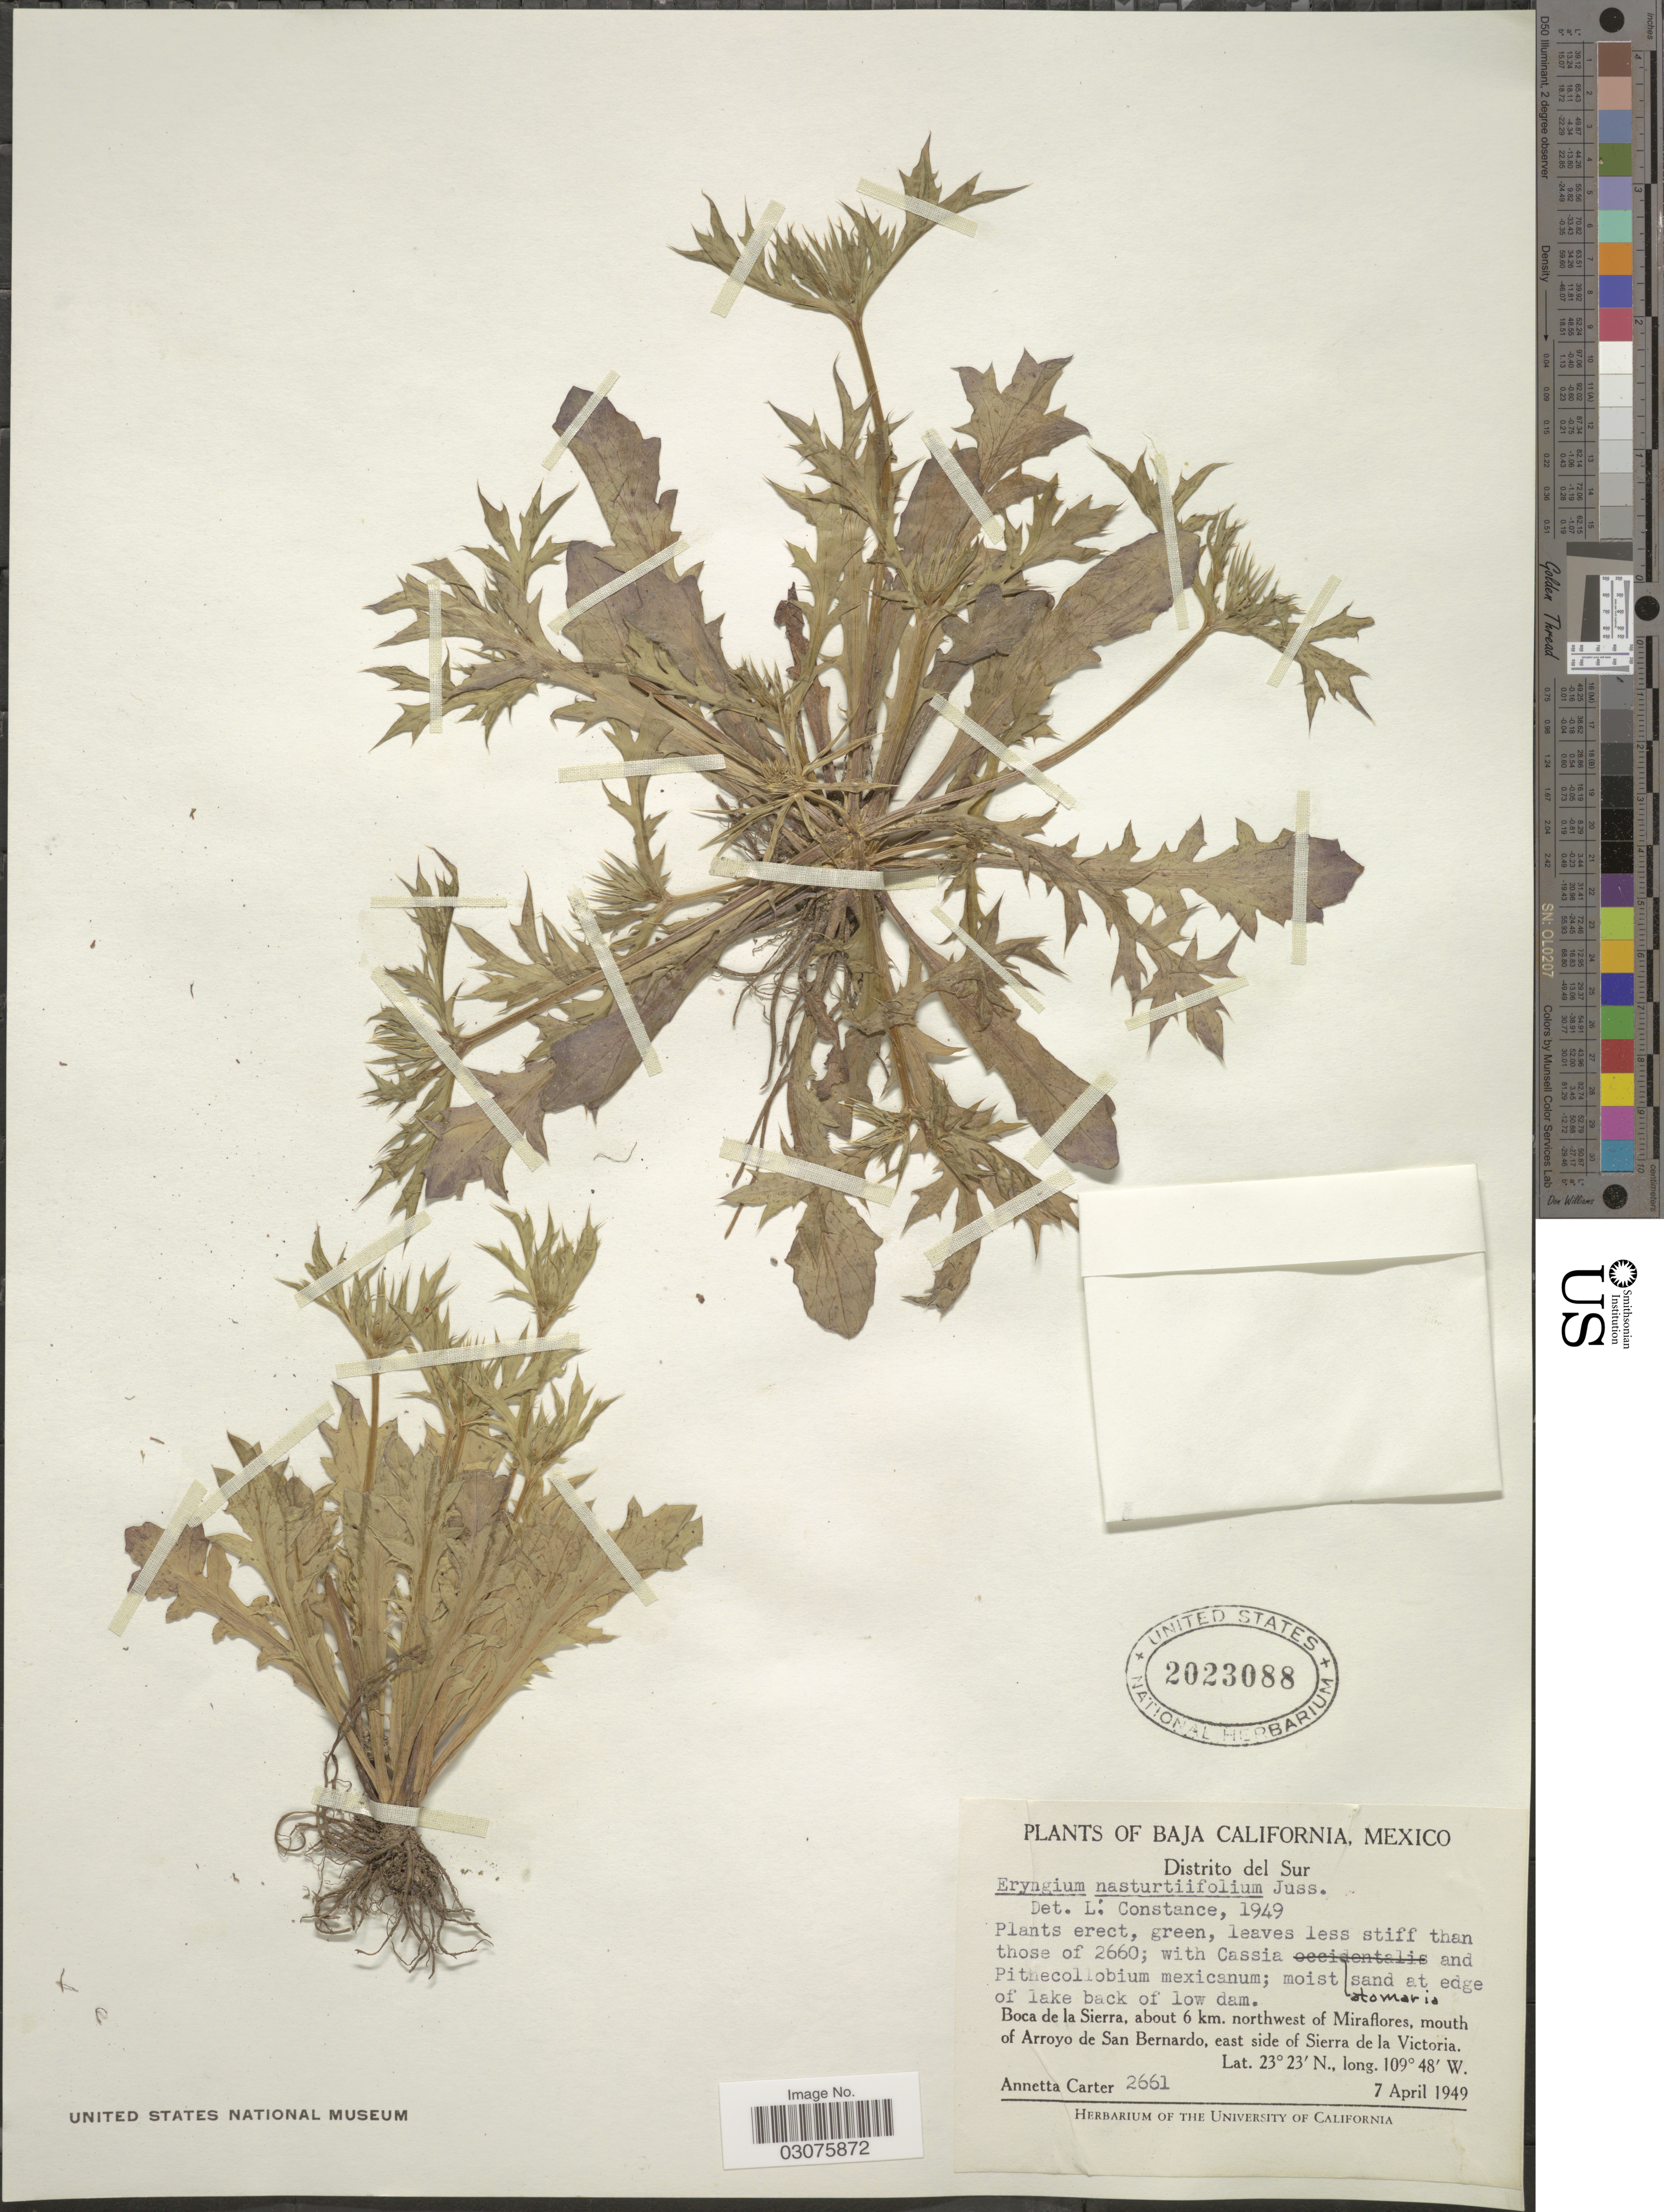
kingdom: Plantae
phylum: Tracheophyta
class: Magnoliopsida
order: Apiales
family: Apiaceae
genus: Eryngium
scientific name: Eryngium nasturtiifolium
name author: Juss. ex F. Delaroche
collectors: A. Carter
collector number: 2661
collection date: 1949-04-07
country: Mexico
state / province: Baja California Sur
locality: Distrito del Sur. Boca de la Sierra, about 6 km. northwest of Miraflores, mouth of Arroyo de San Bernardo, east side of Sierra de la Victoria.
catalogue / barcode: US 2023088